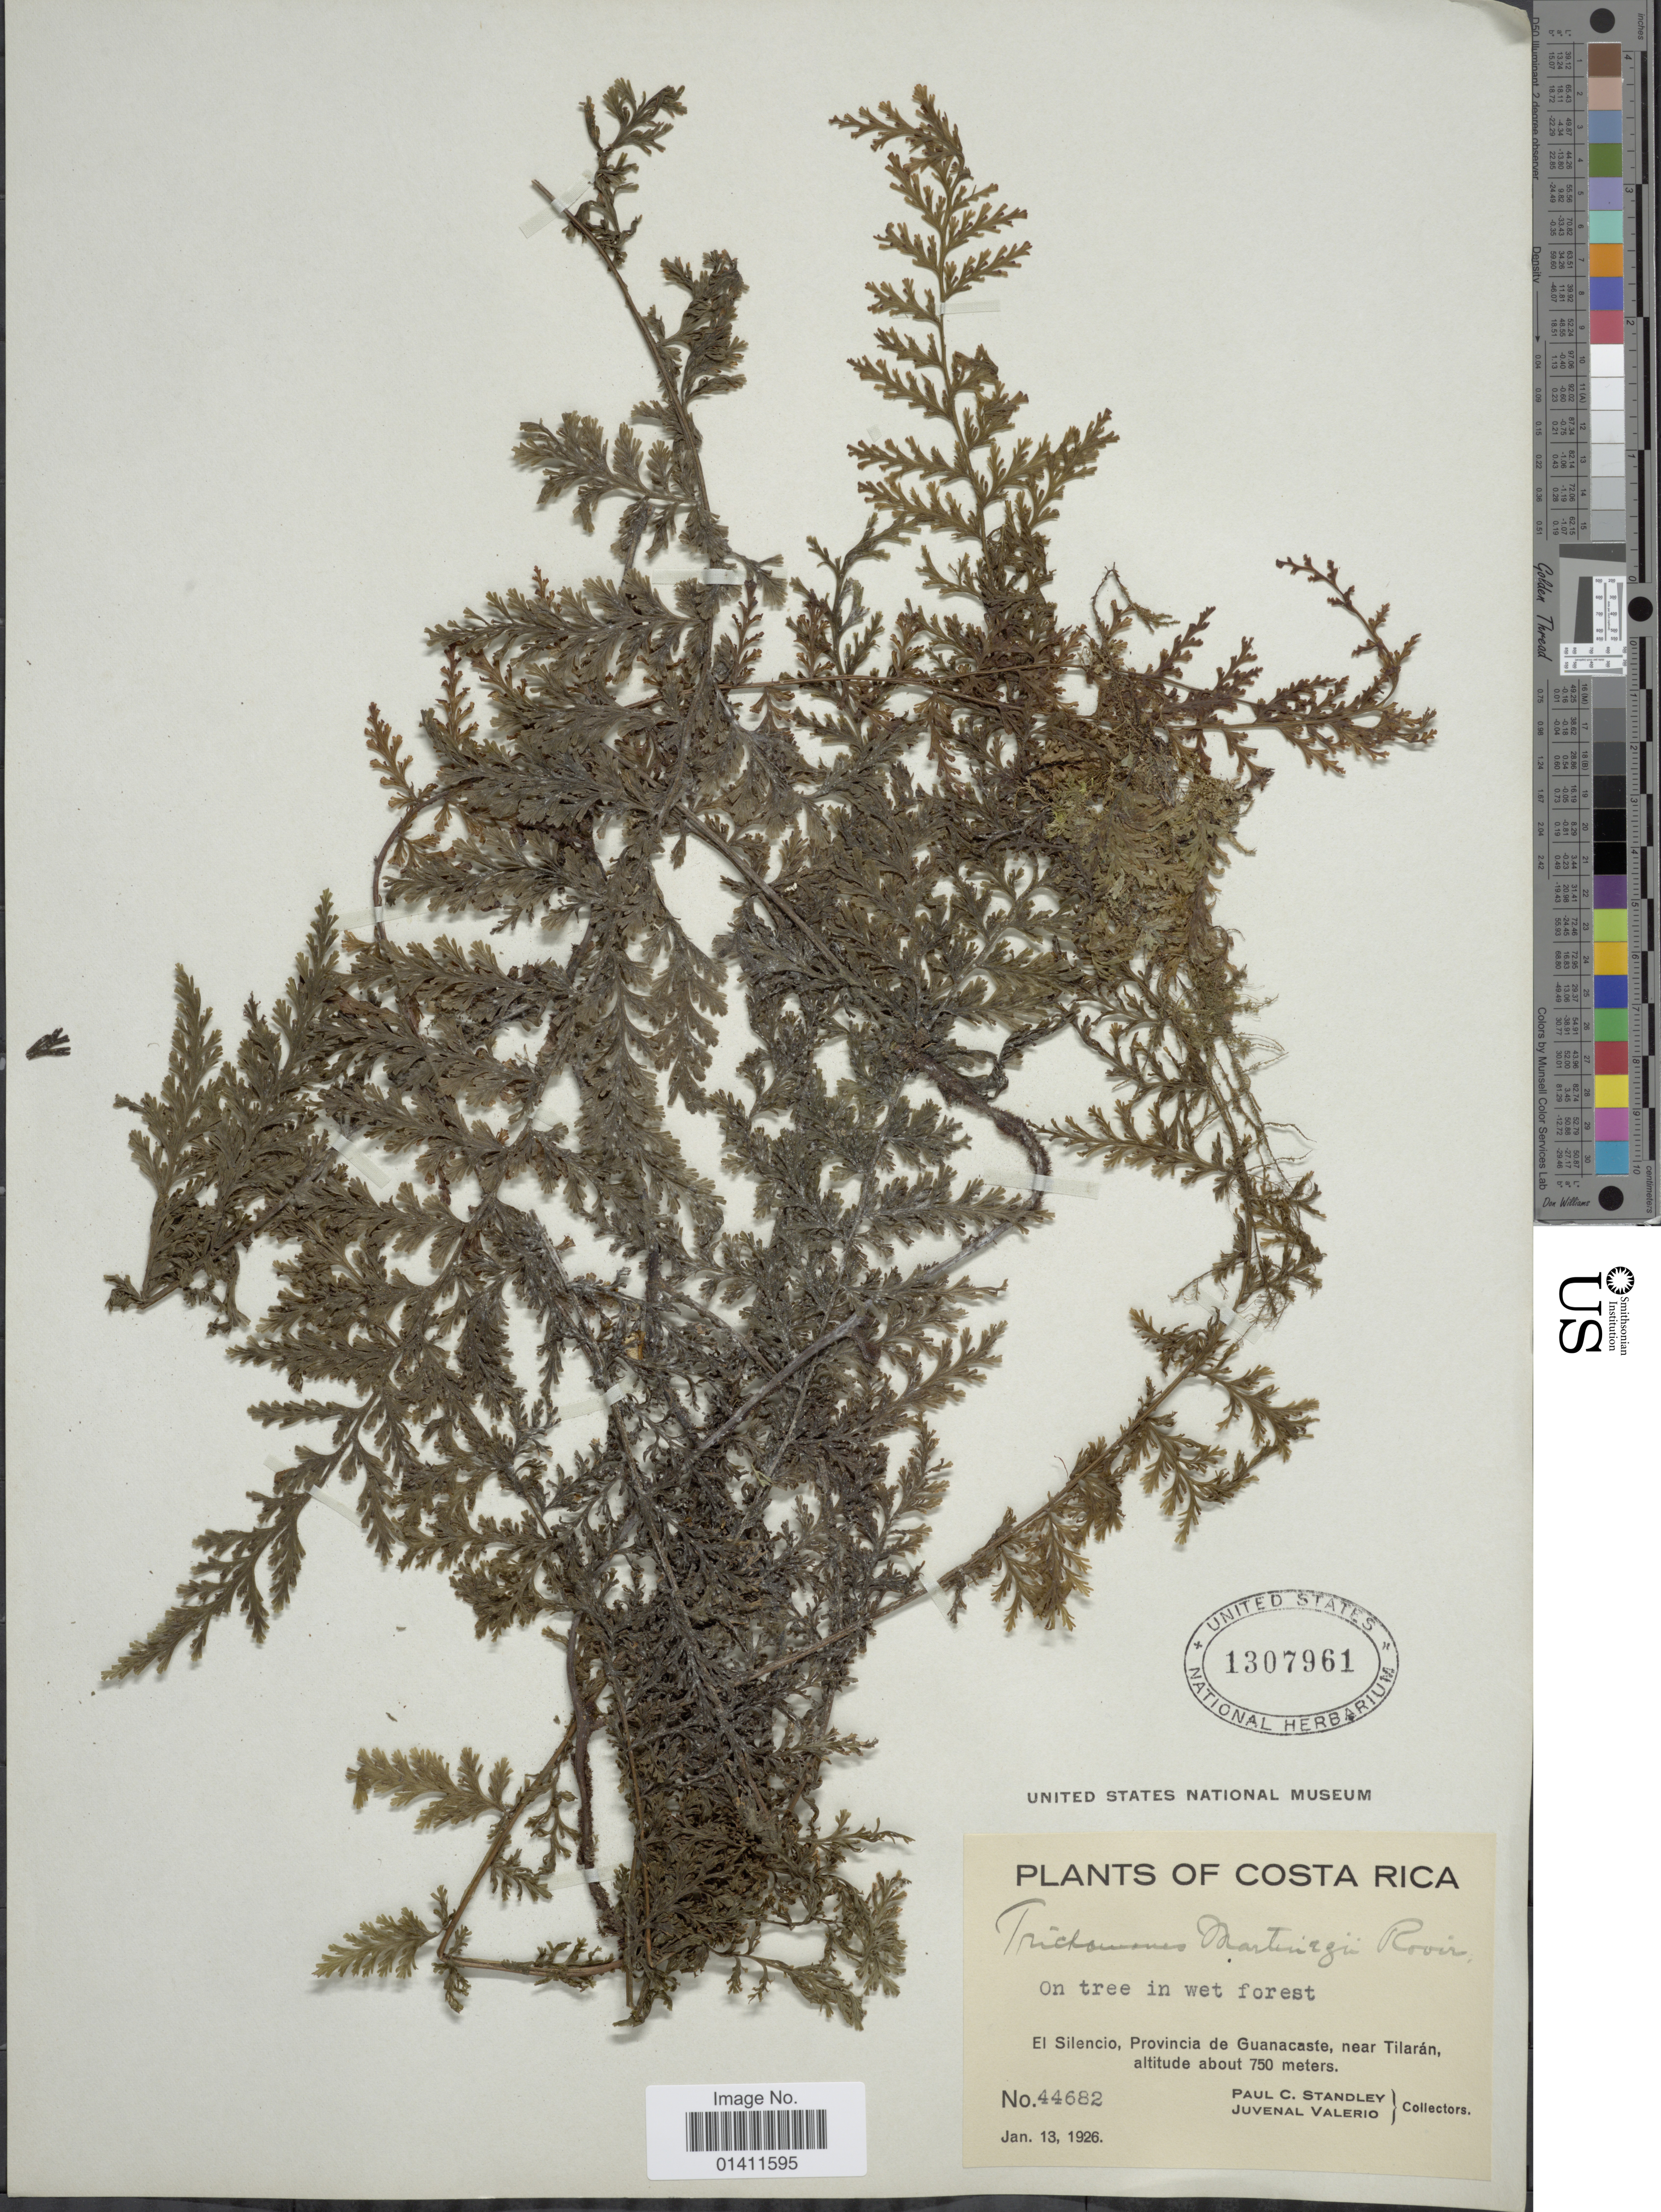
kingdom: Plantae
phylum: Tracheophyta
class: Polypodiopsida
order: Hymenophyllales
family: Hymenophyllaceae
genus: Vandenboschia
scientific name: Vandenboschia collariata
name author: (Bosch) Ebihara & K. Iwats.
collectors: P. C. Standley & J. Valerio R.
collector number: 44682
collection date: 1926-01-13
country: Costa Rica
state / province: Cartago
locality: El Silencio, Provincia de Guanacaste, near Tilaran.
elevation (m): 750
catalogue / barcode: US 1307961